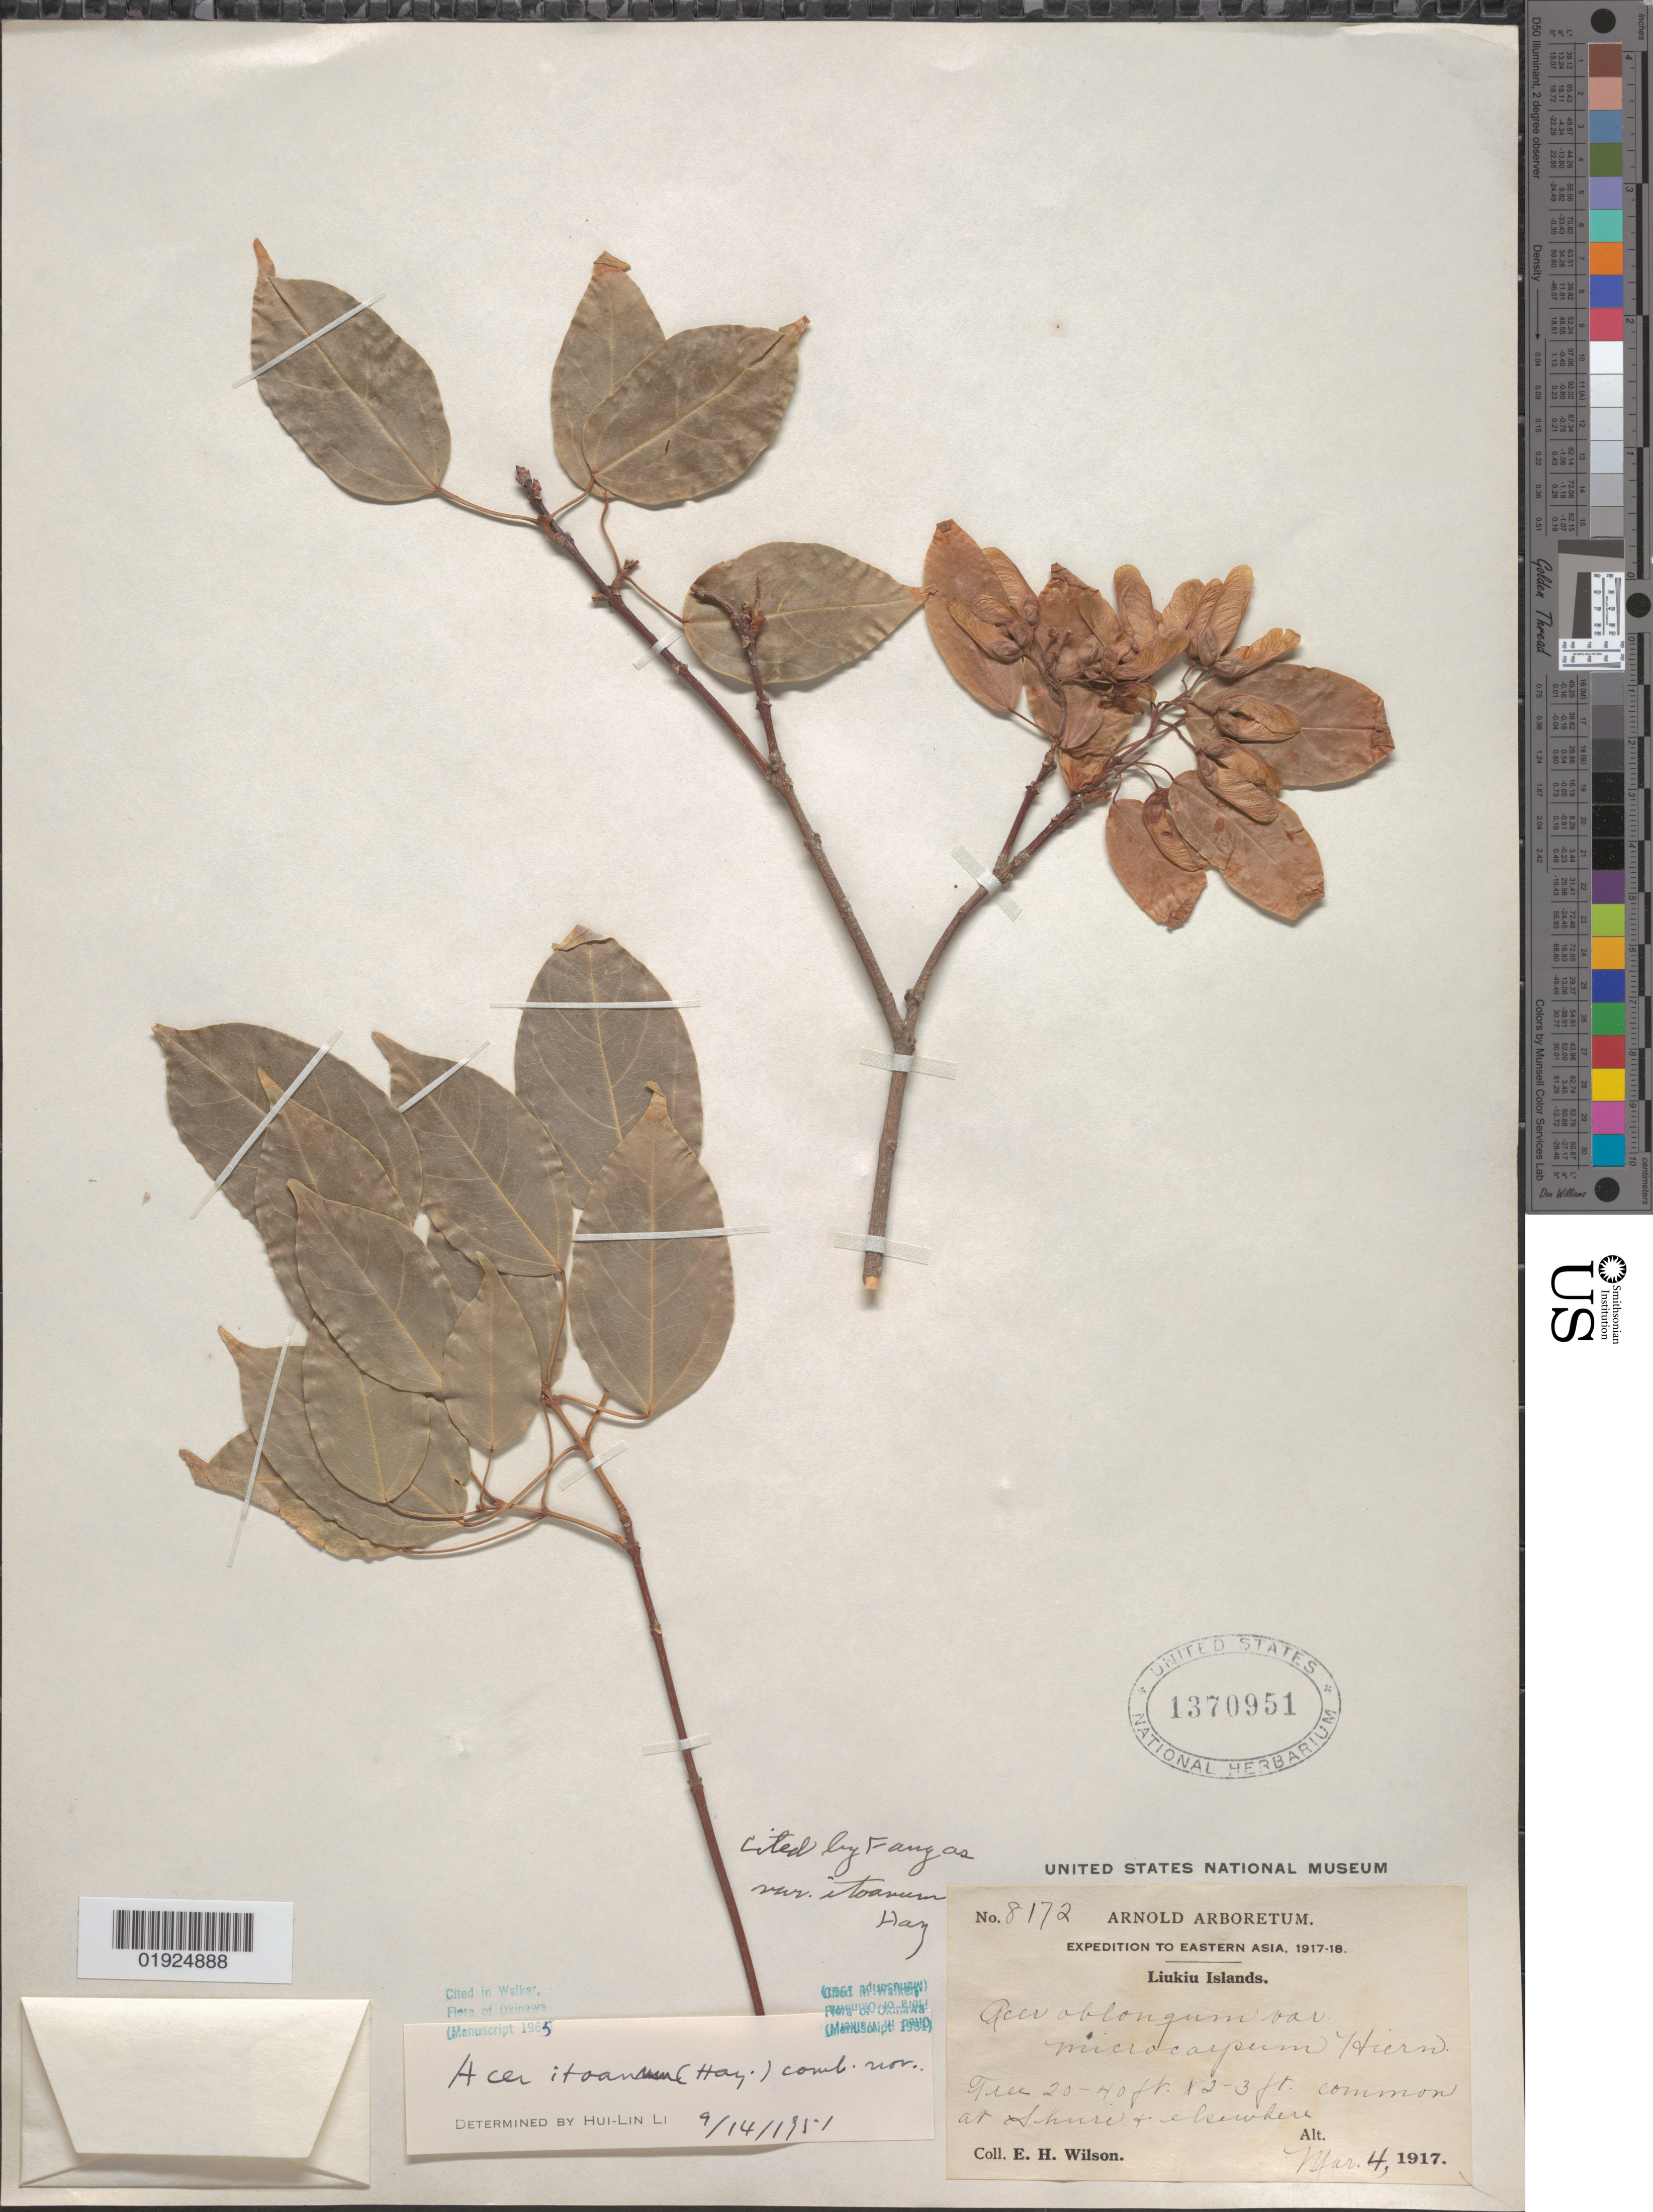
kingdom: Plantae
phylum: Tracheophyta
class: Magnoliopsida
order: Sapindales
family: Sapindaceae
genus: Acer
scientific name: Acer oblongum var. itoanum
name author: Hayata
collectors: E. H. Wilson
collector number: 8172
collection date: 1917-03-04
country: Japan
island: Ryukyu Islands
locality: Liukiu Islands [Ryukyu], Shuri [Okinawa?]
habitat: Common at Shuri and elsewhere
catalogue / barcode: US 1370951